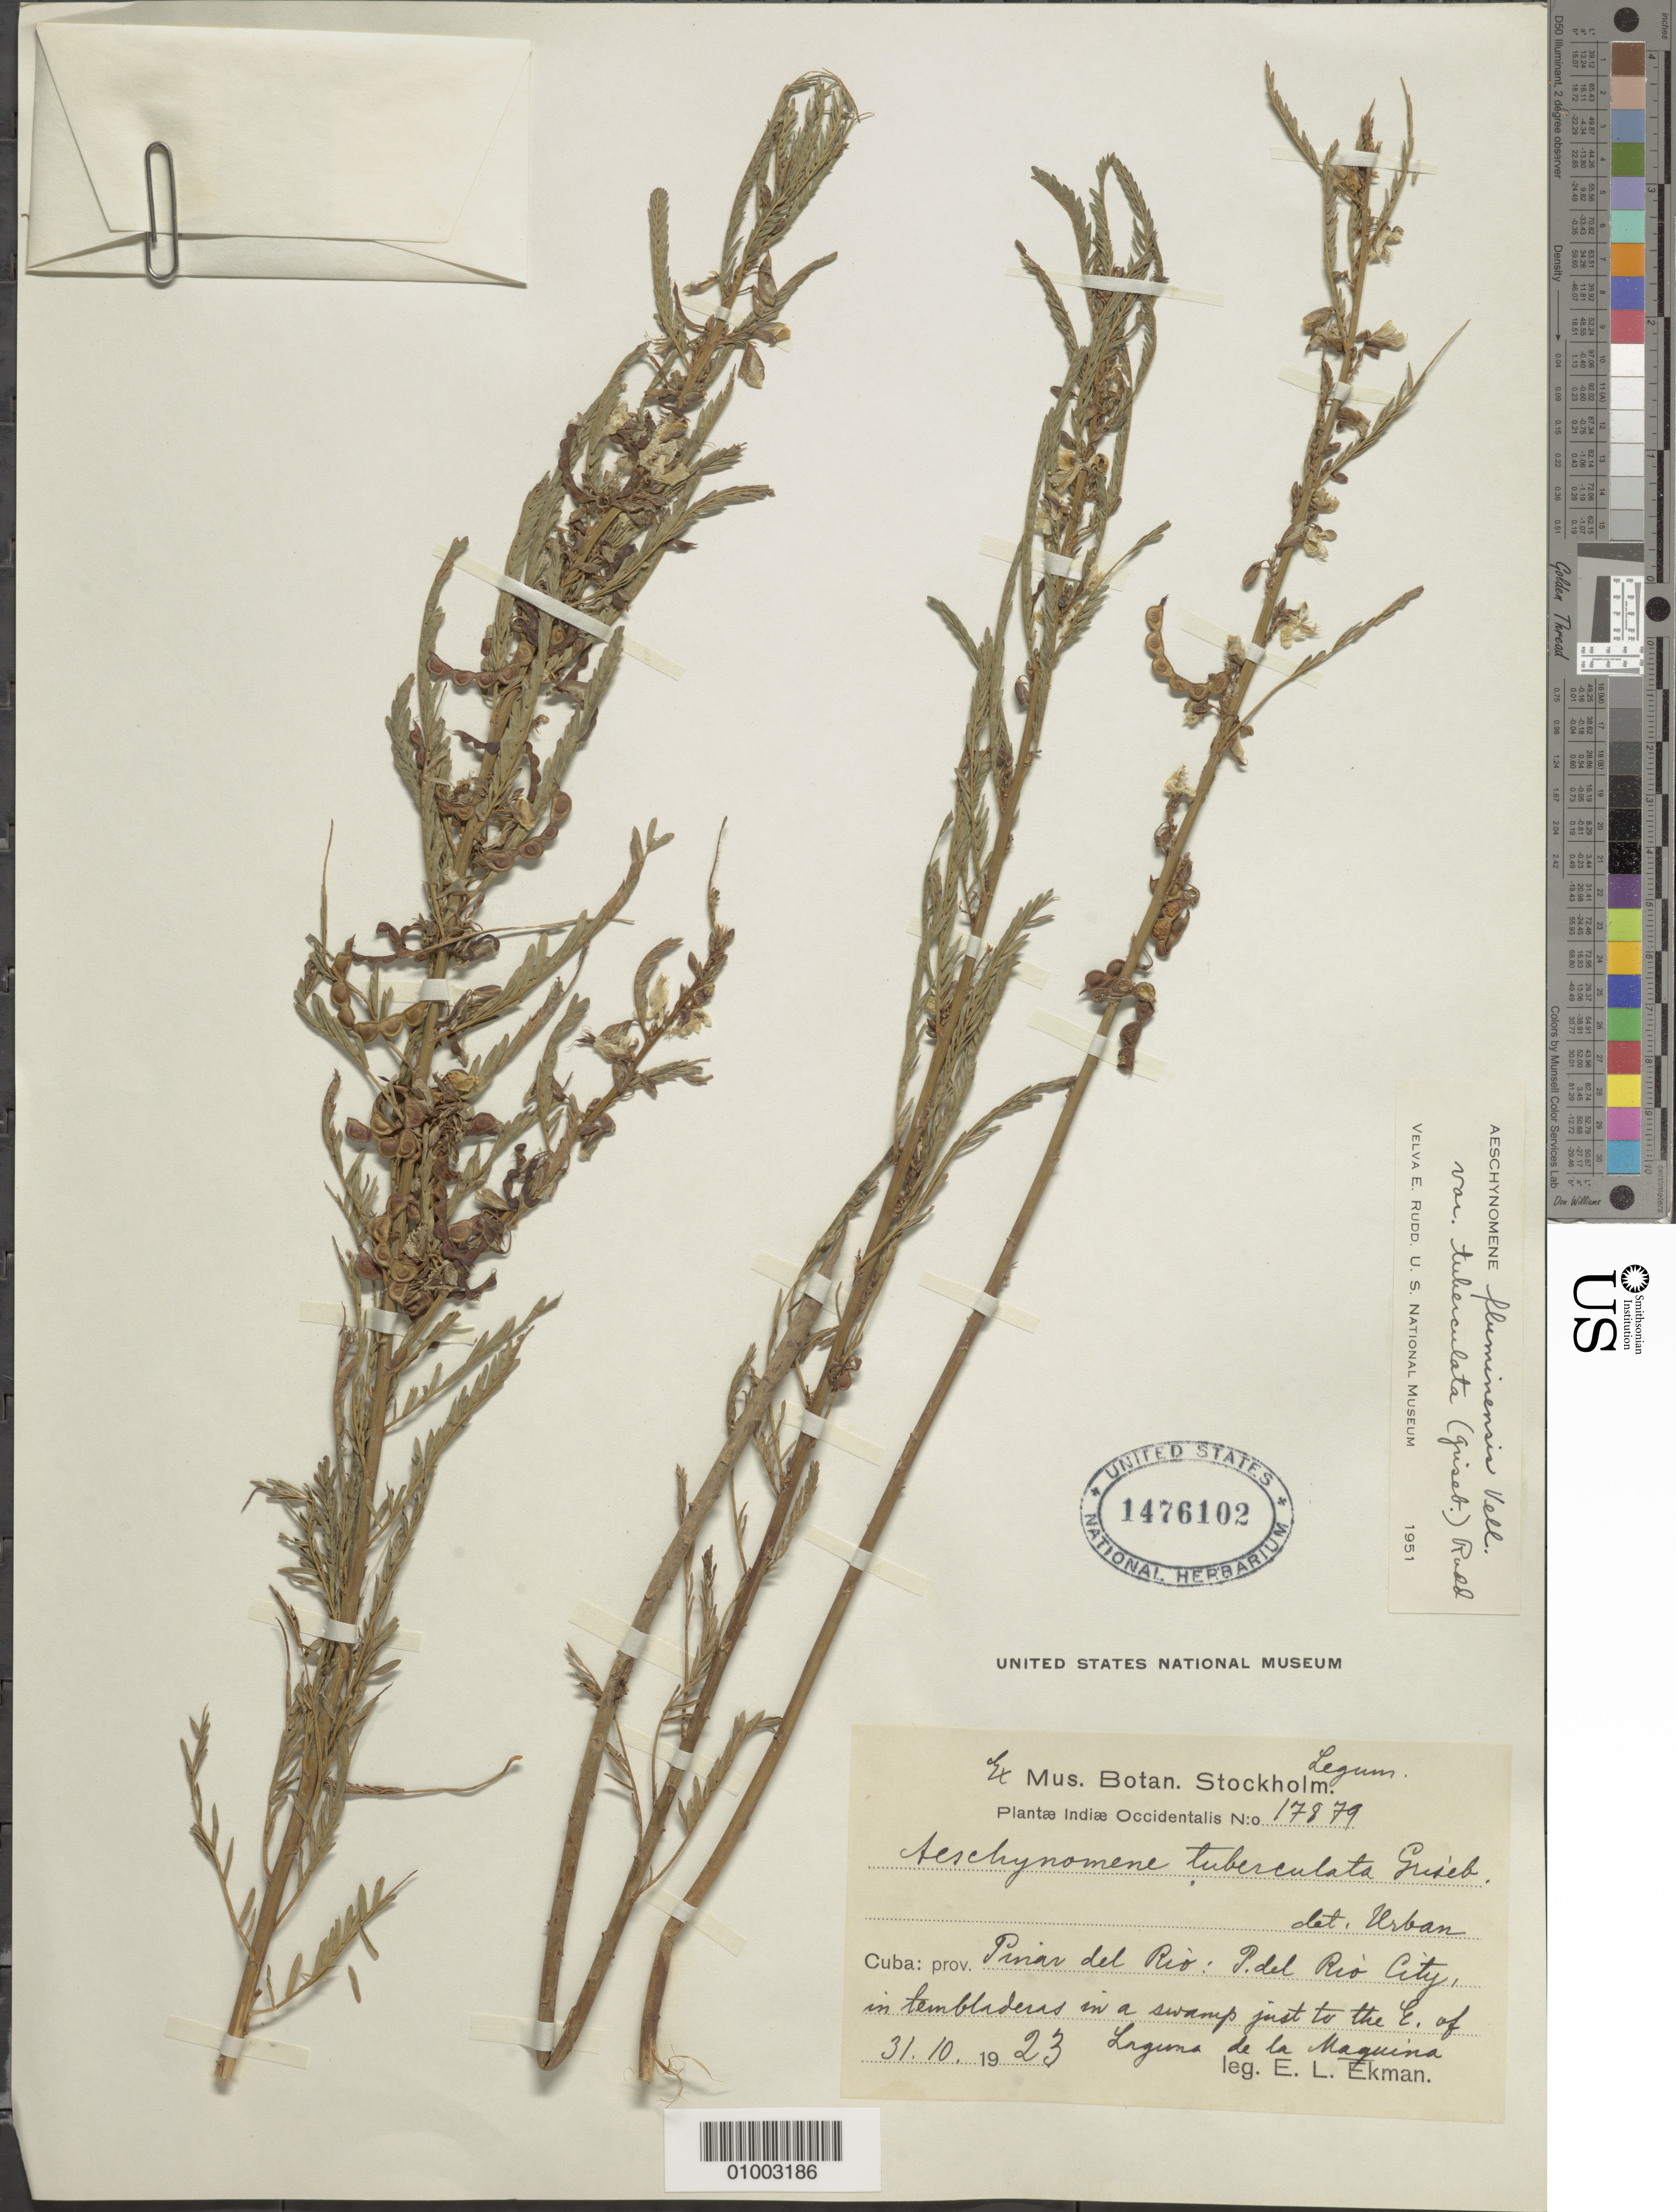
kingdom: Plantae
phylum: Tracheophyta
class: Magnoliopsida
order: Fabales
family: Fabaceae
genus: Aeschynomene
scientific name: Aeschynomene fluminensis var. tuberculata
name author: (Griseb.) Rudd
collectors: E. L. Ekman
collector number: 17879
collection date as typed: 31 Oct 1923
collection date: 1923-10-31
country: Cuba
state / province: Pinar del Rio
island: Cuba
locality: Pinar del Rio City, in tembladeras in a swamp just to the east of Launa de la Maguina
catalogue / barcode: US 1476102